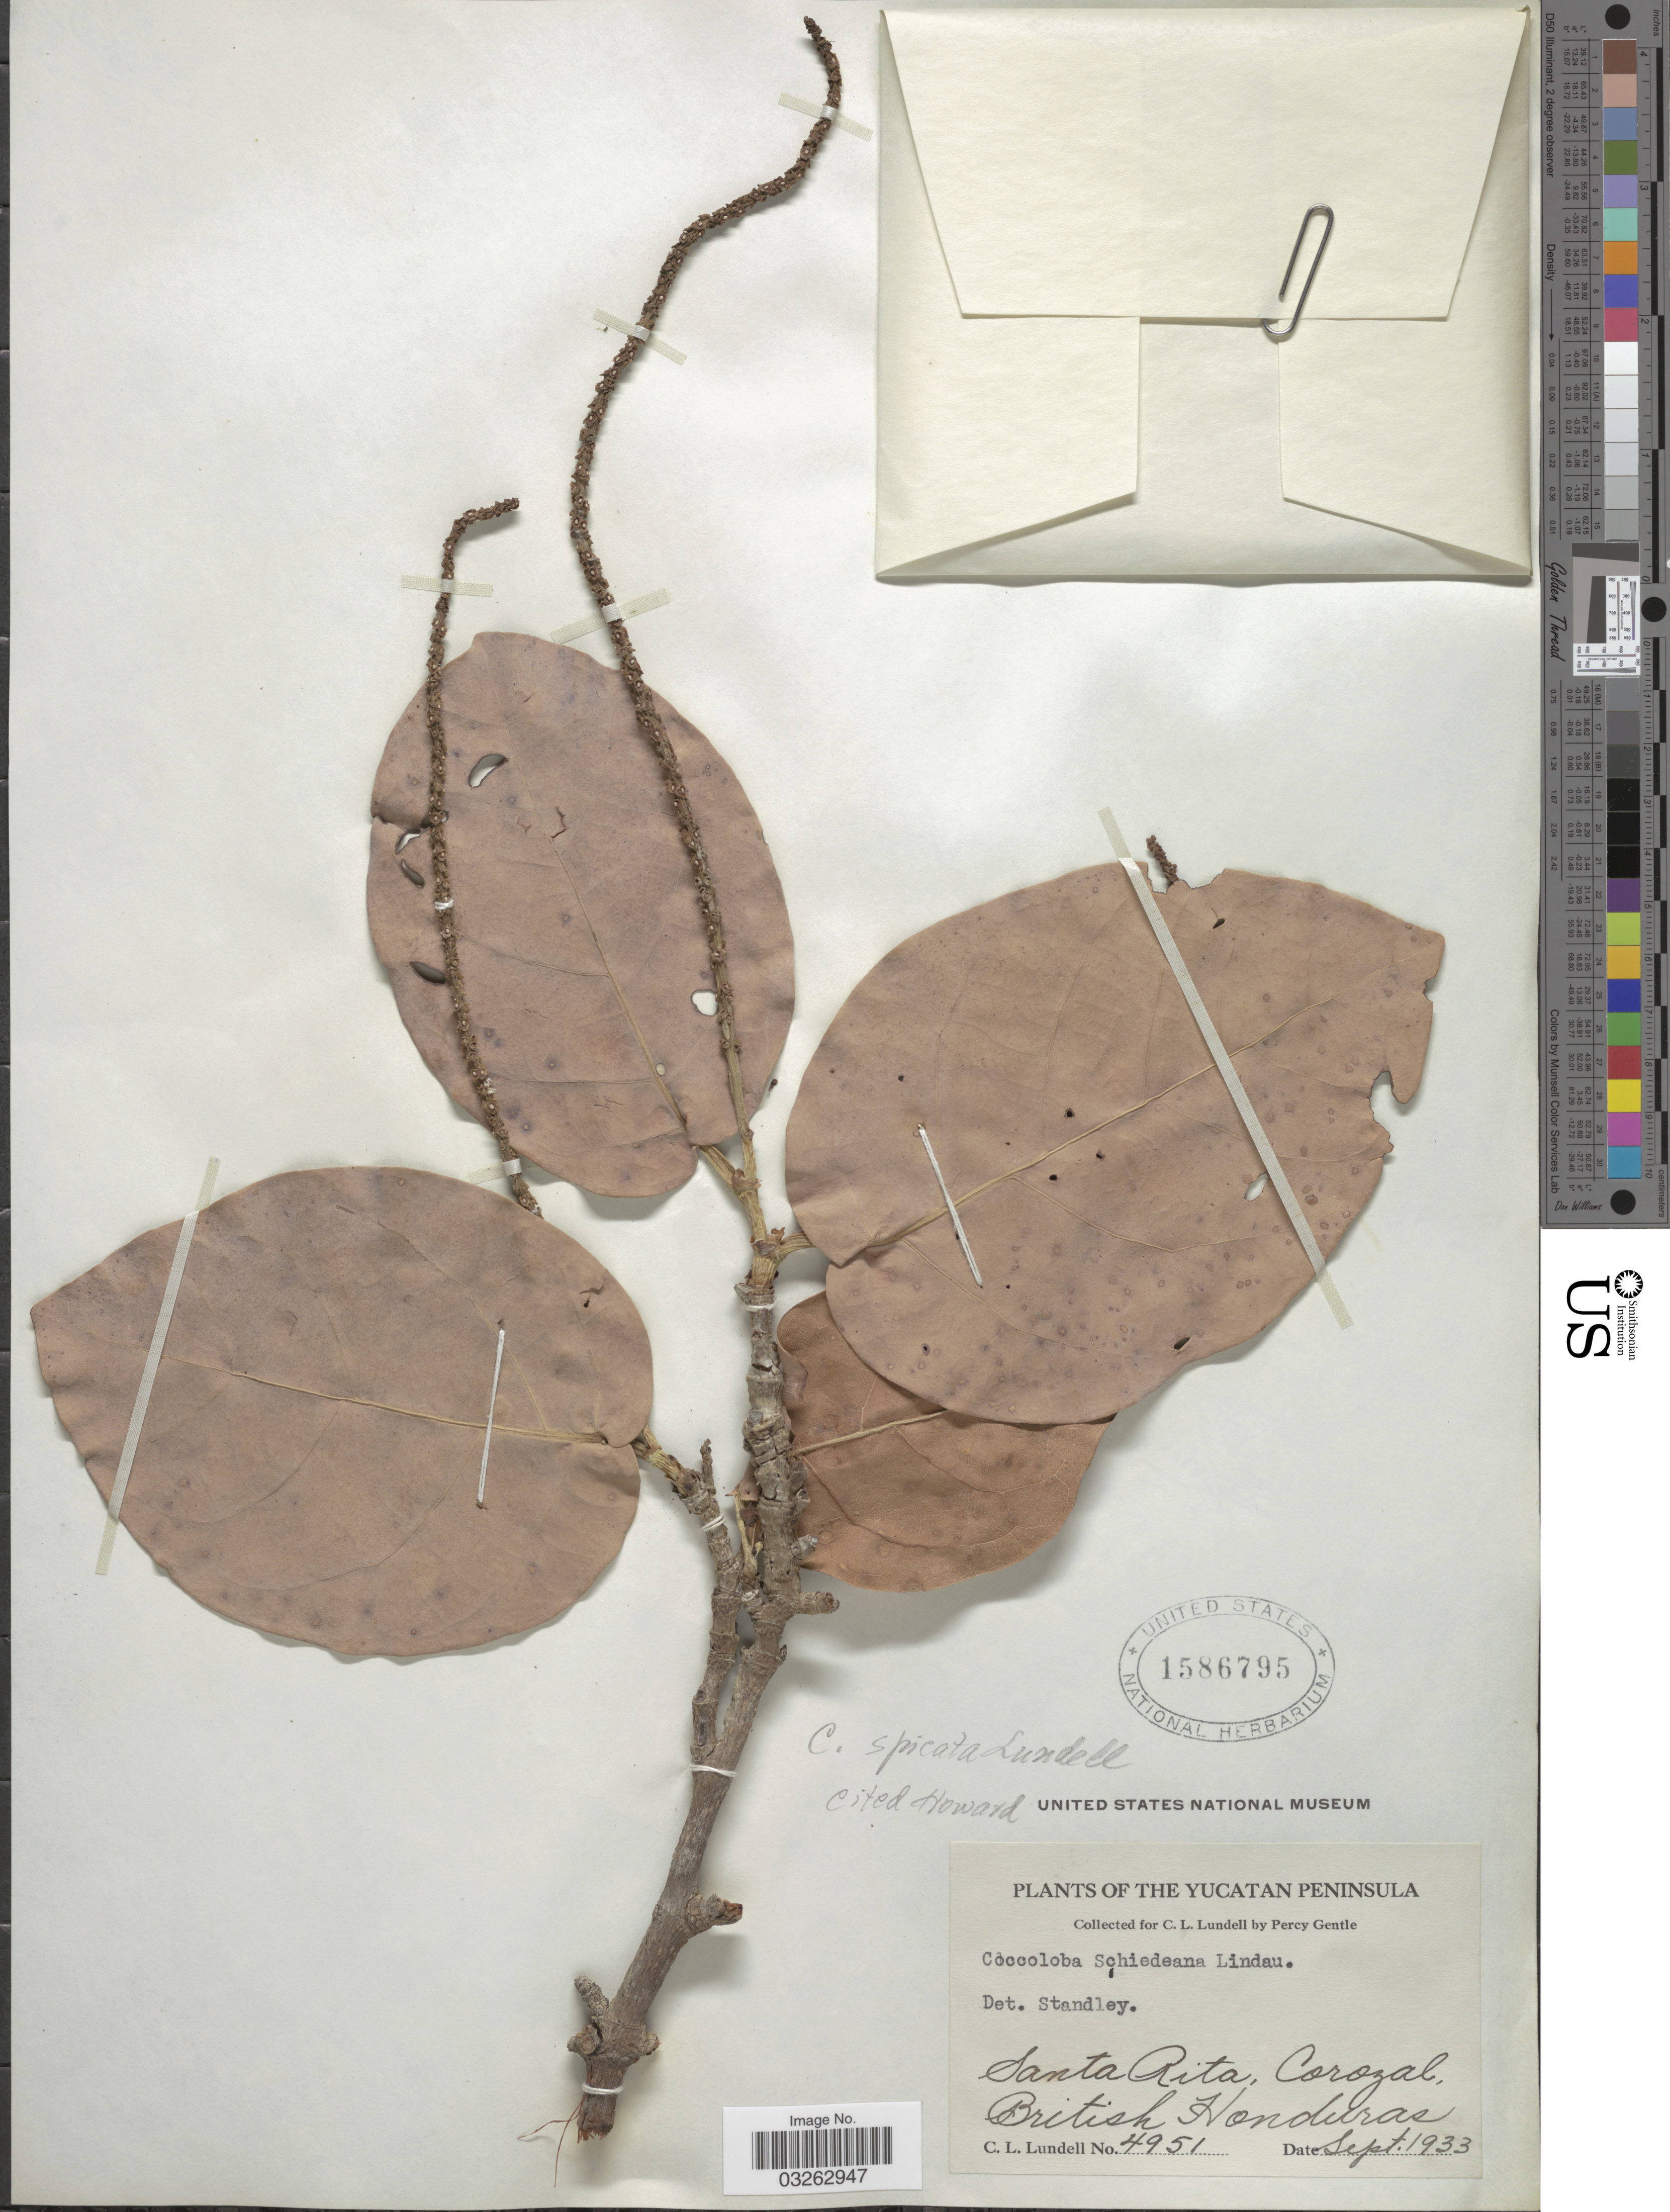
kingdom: Plantae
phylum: Tracheophyta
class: Magnoliopsida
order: Caryophyllales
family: Polygonaceae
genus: Coccoloba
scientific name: Coccoloba spicata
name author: Lundell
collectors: P. H. Gentle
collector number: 4951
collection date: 1933-09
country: Belize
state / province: Corozal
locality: The Yucatan Peninsula. Santa Rita, British Honduras.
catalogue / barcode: US 1586795